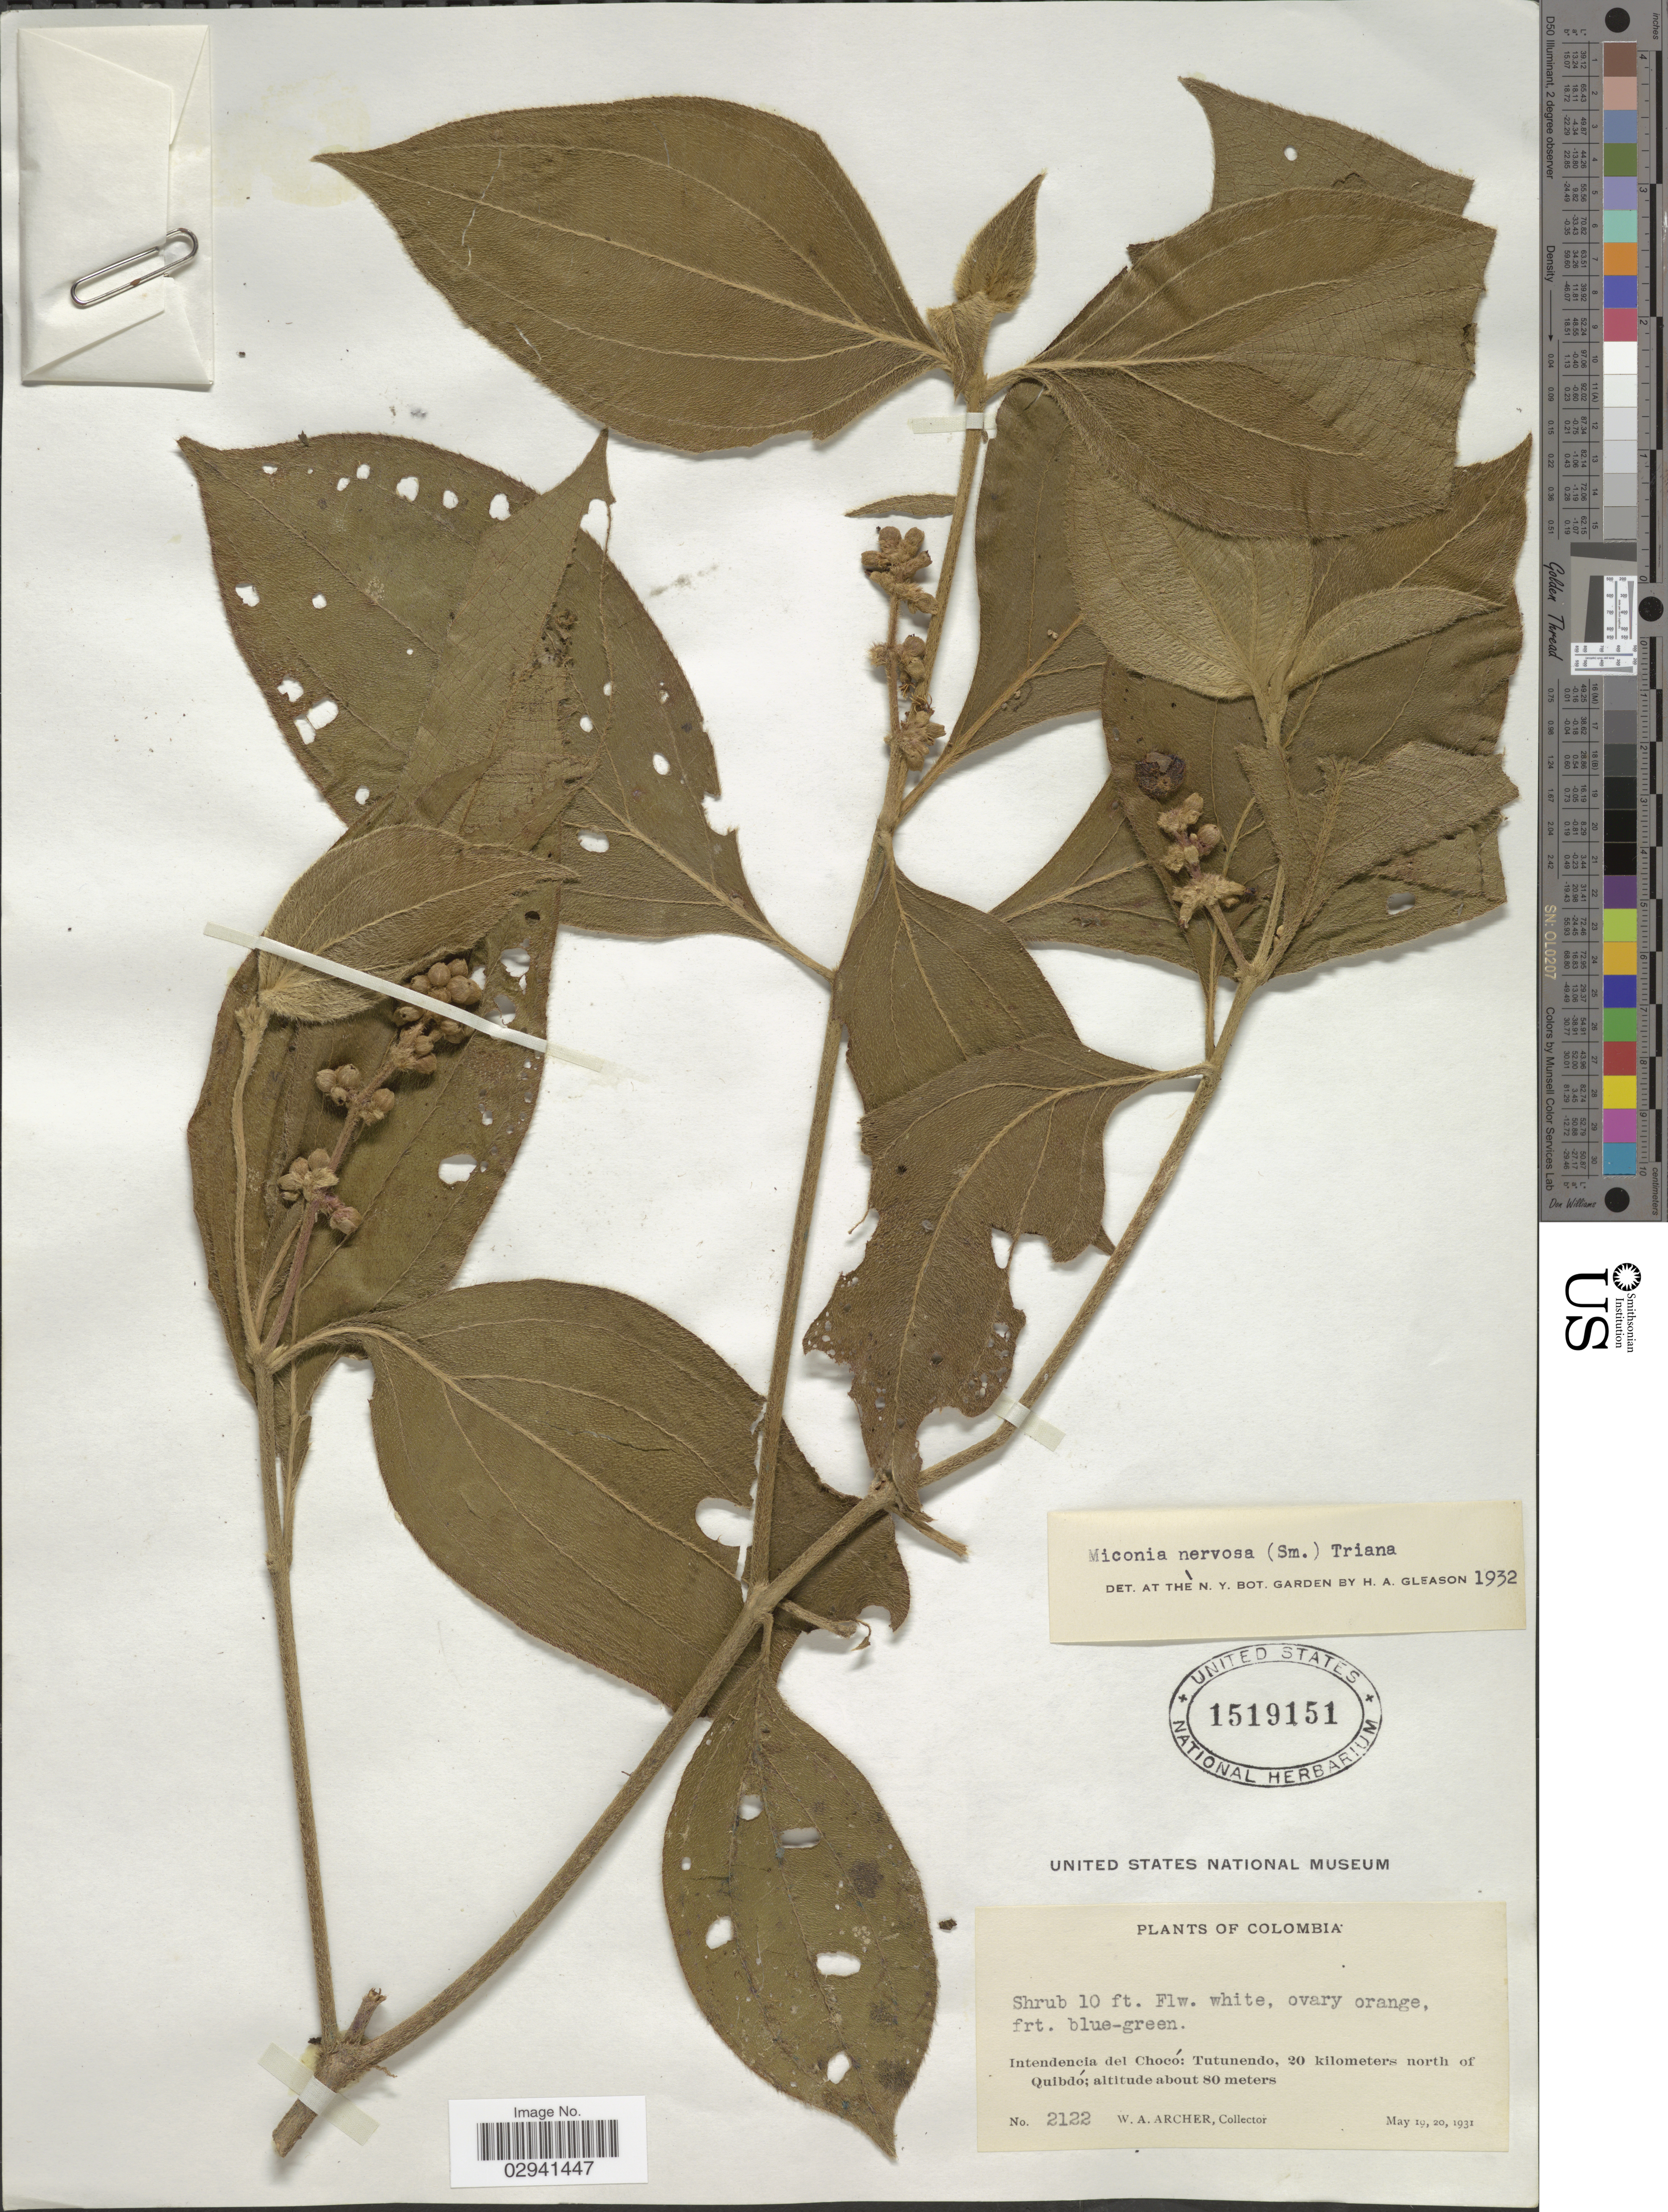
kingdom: Plantae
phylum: Tracheophyta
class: Magnoliopsida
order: Myrtales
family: Melastomataceae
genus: Miconia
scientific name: Miconia nervosa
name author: (Sm.) Triana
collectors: W. Archer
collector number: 2122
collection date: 1931-05-19/1931-05-20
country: Colombia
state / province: Chocó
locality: Intendencia del Chocó, Tutunendo, 20 kilometers north of Quibdó.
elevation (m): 80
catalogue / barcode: US 1519151